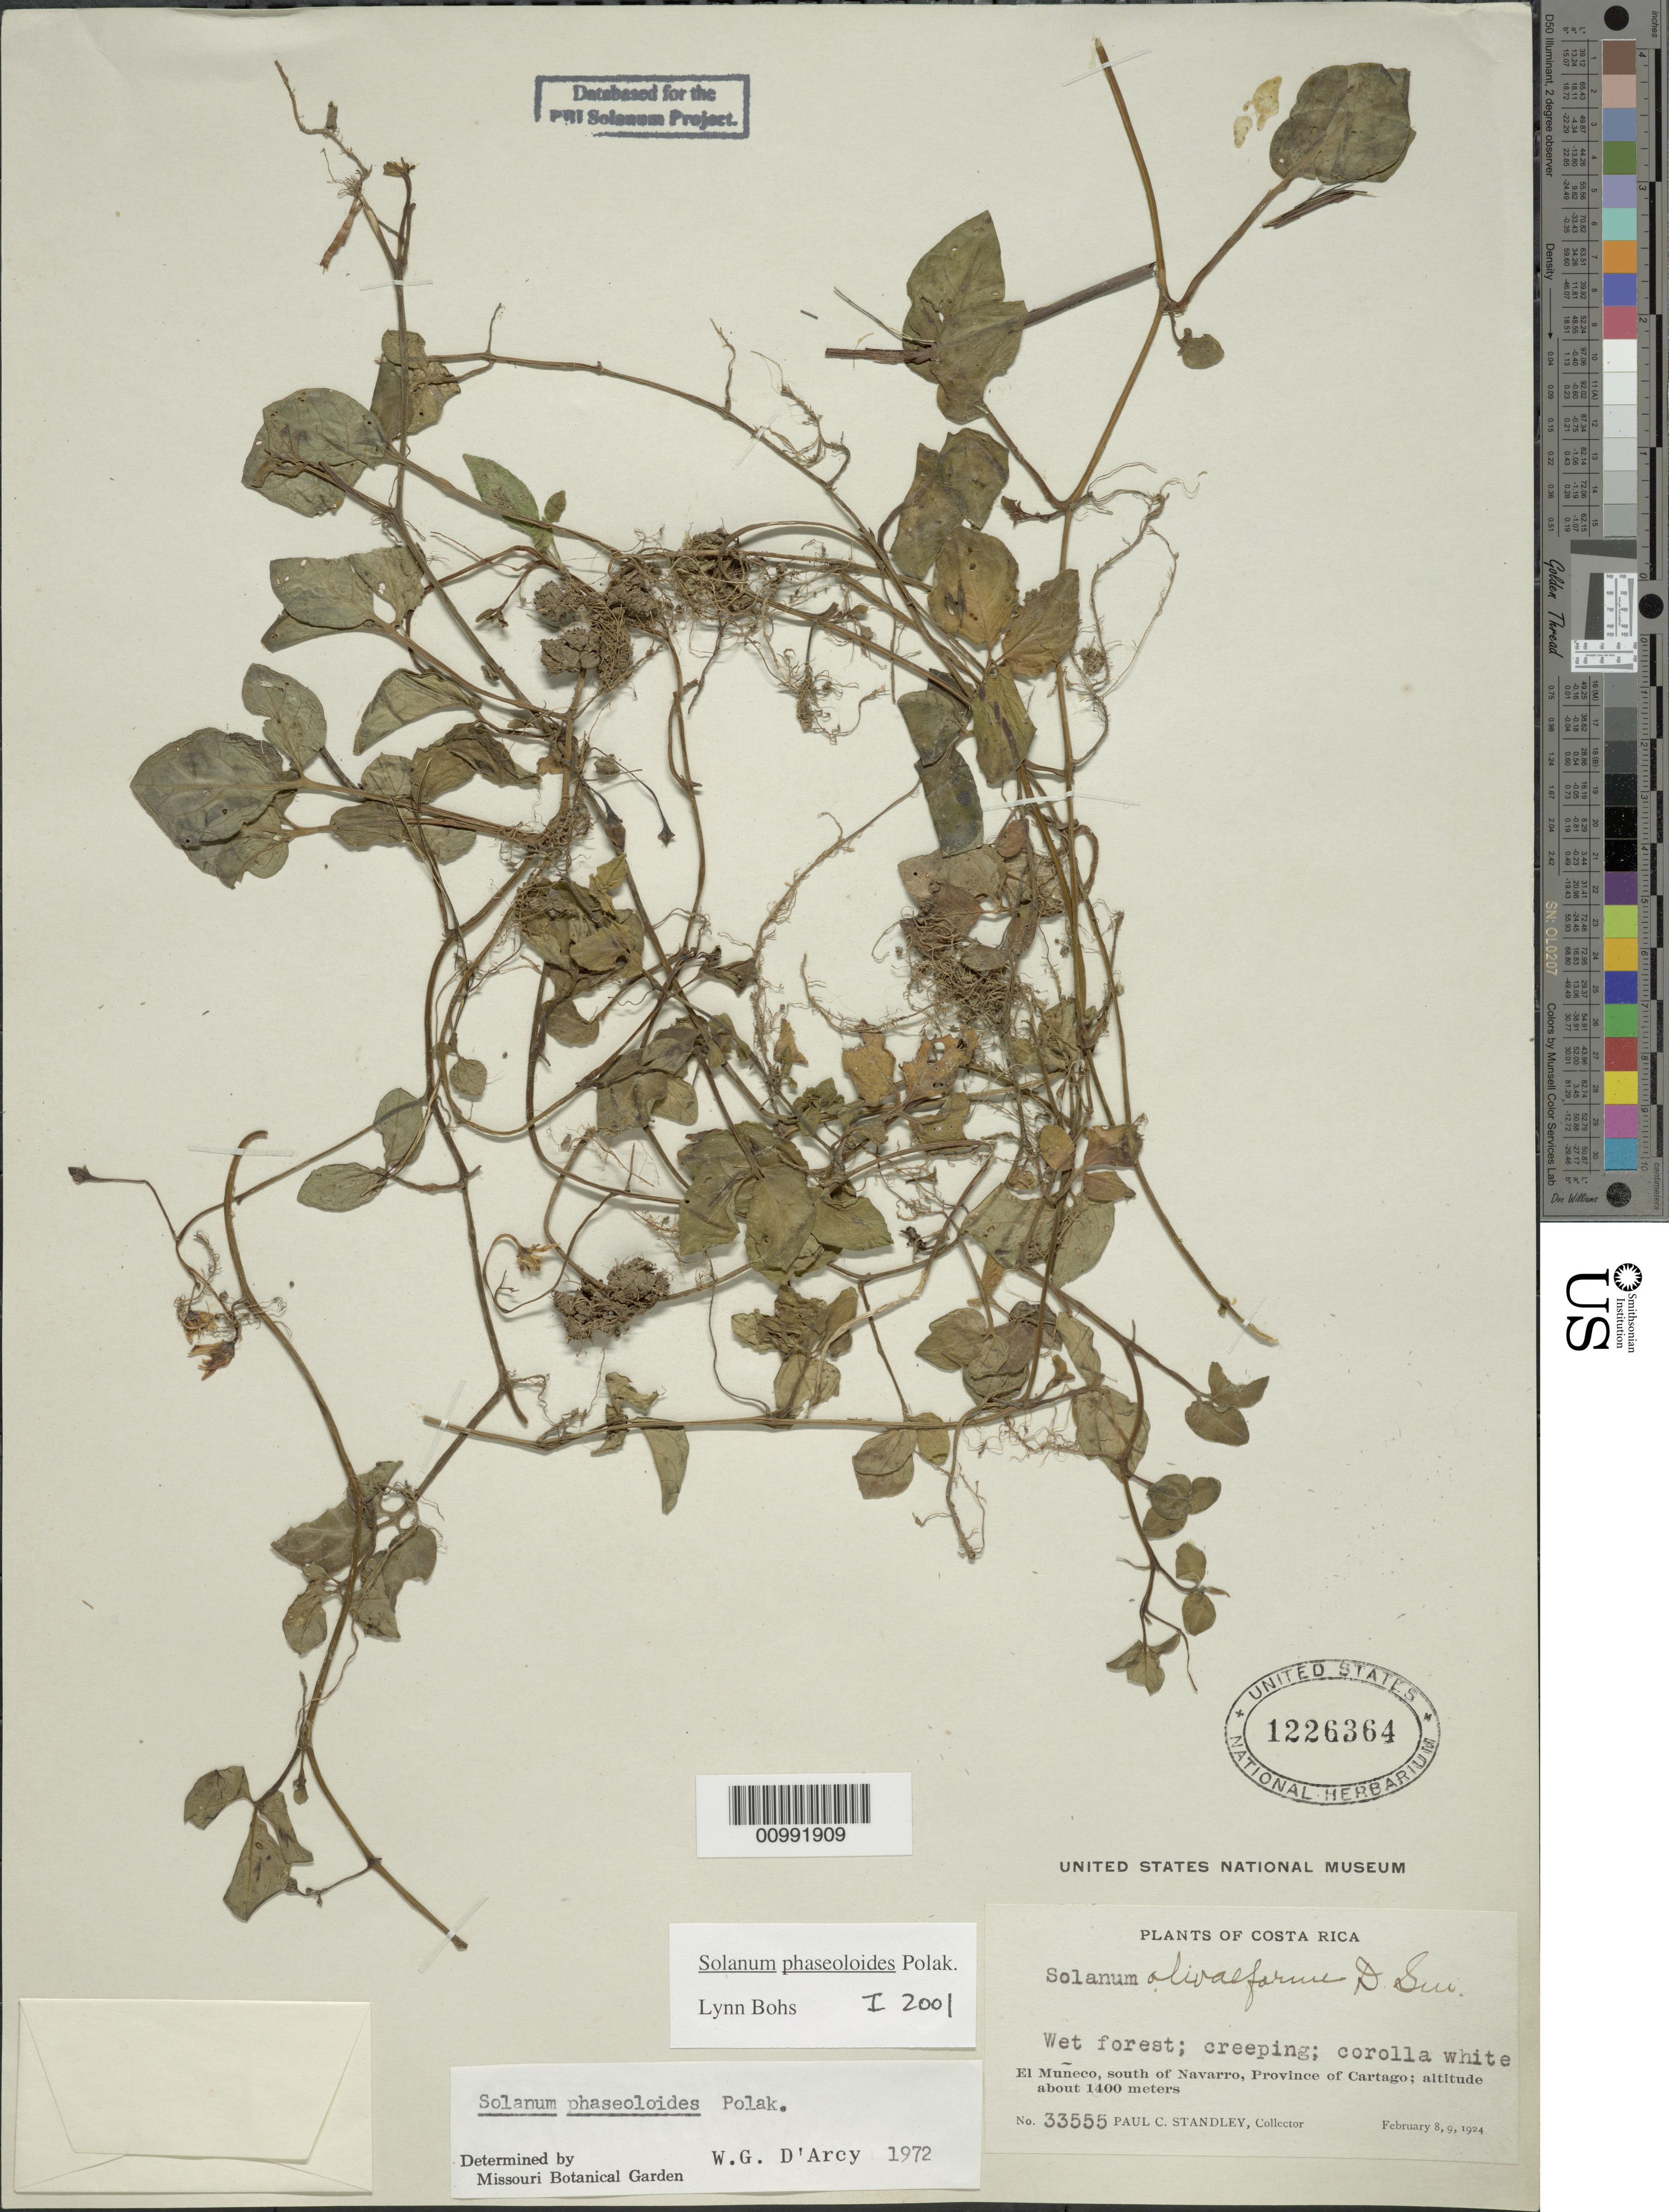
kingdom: Plantae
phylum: Tracheophyta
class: Magnoliopsida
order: Solanales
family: Solanaceae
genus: Solanum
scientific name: Solanum phaseoloides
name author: Pol.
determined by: Bohs, L. A.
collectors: P. C. Standley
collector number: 33555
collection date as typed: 8 Feb 1924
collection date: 1924-02-08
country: Costa Rica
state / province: Cartago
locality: South of Navarro.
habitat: Wet forest.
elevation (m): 1400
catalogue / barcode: US 1226364